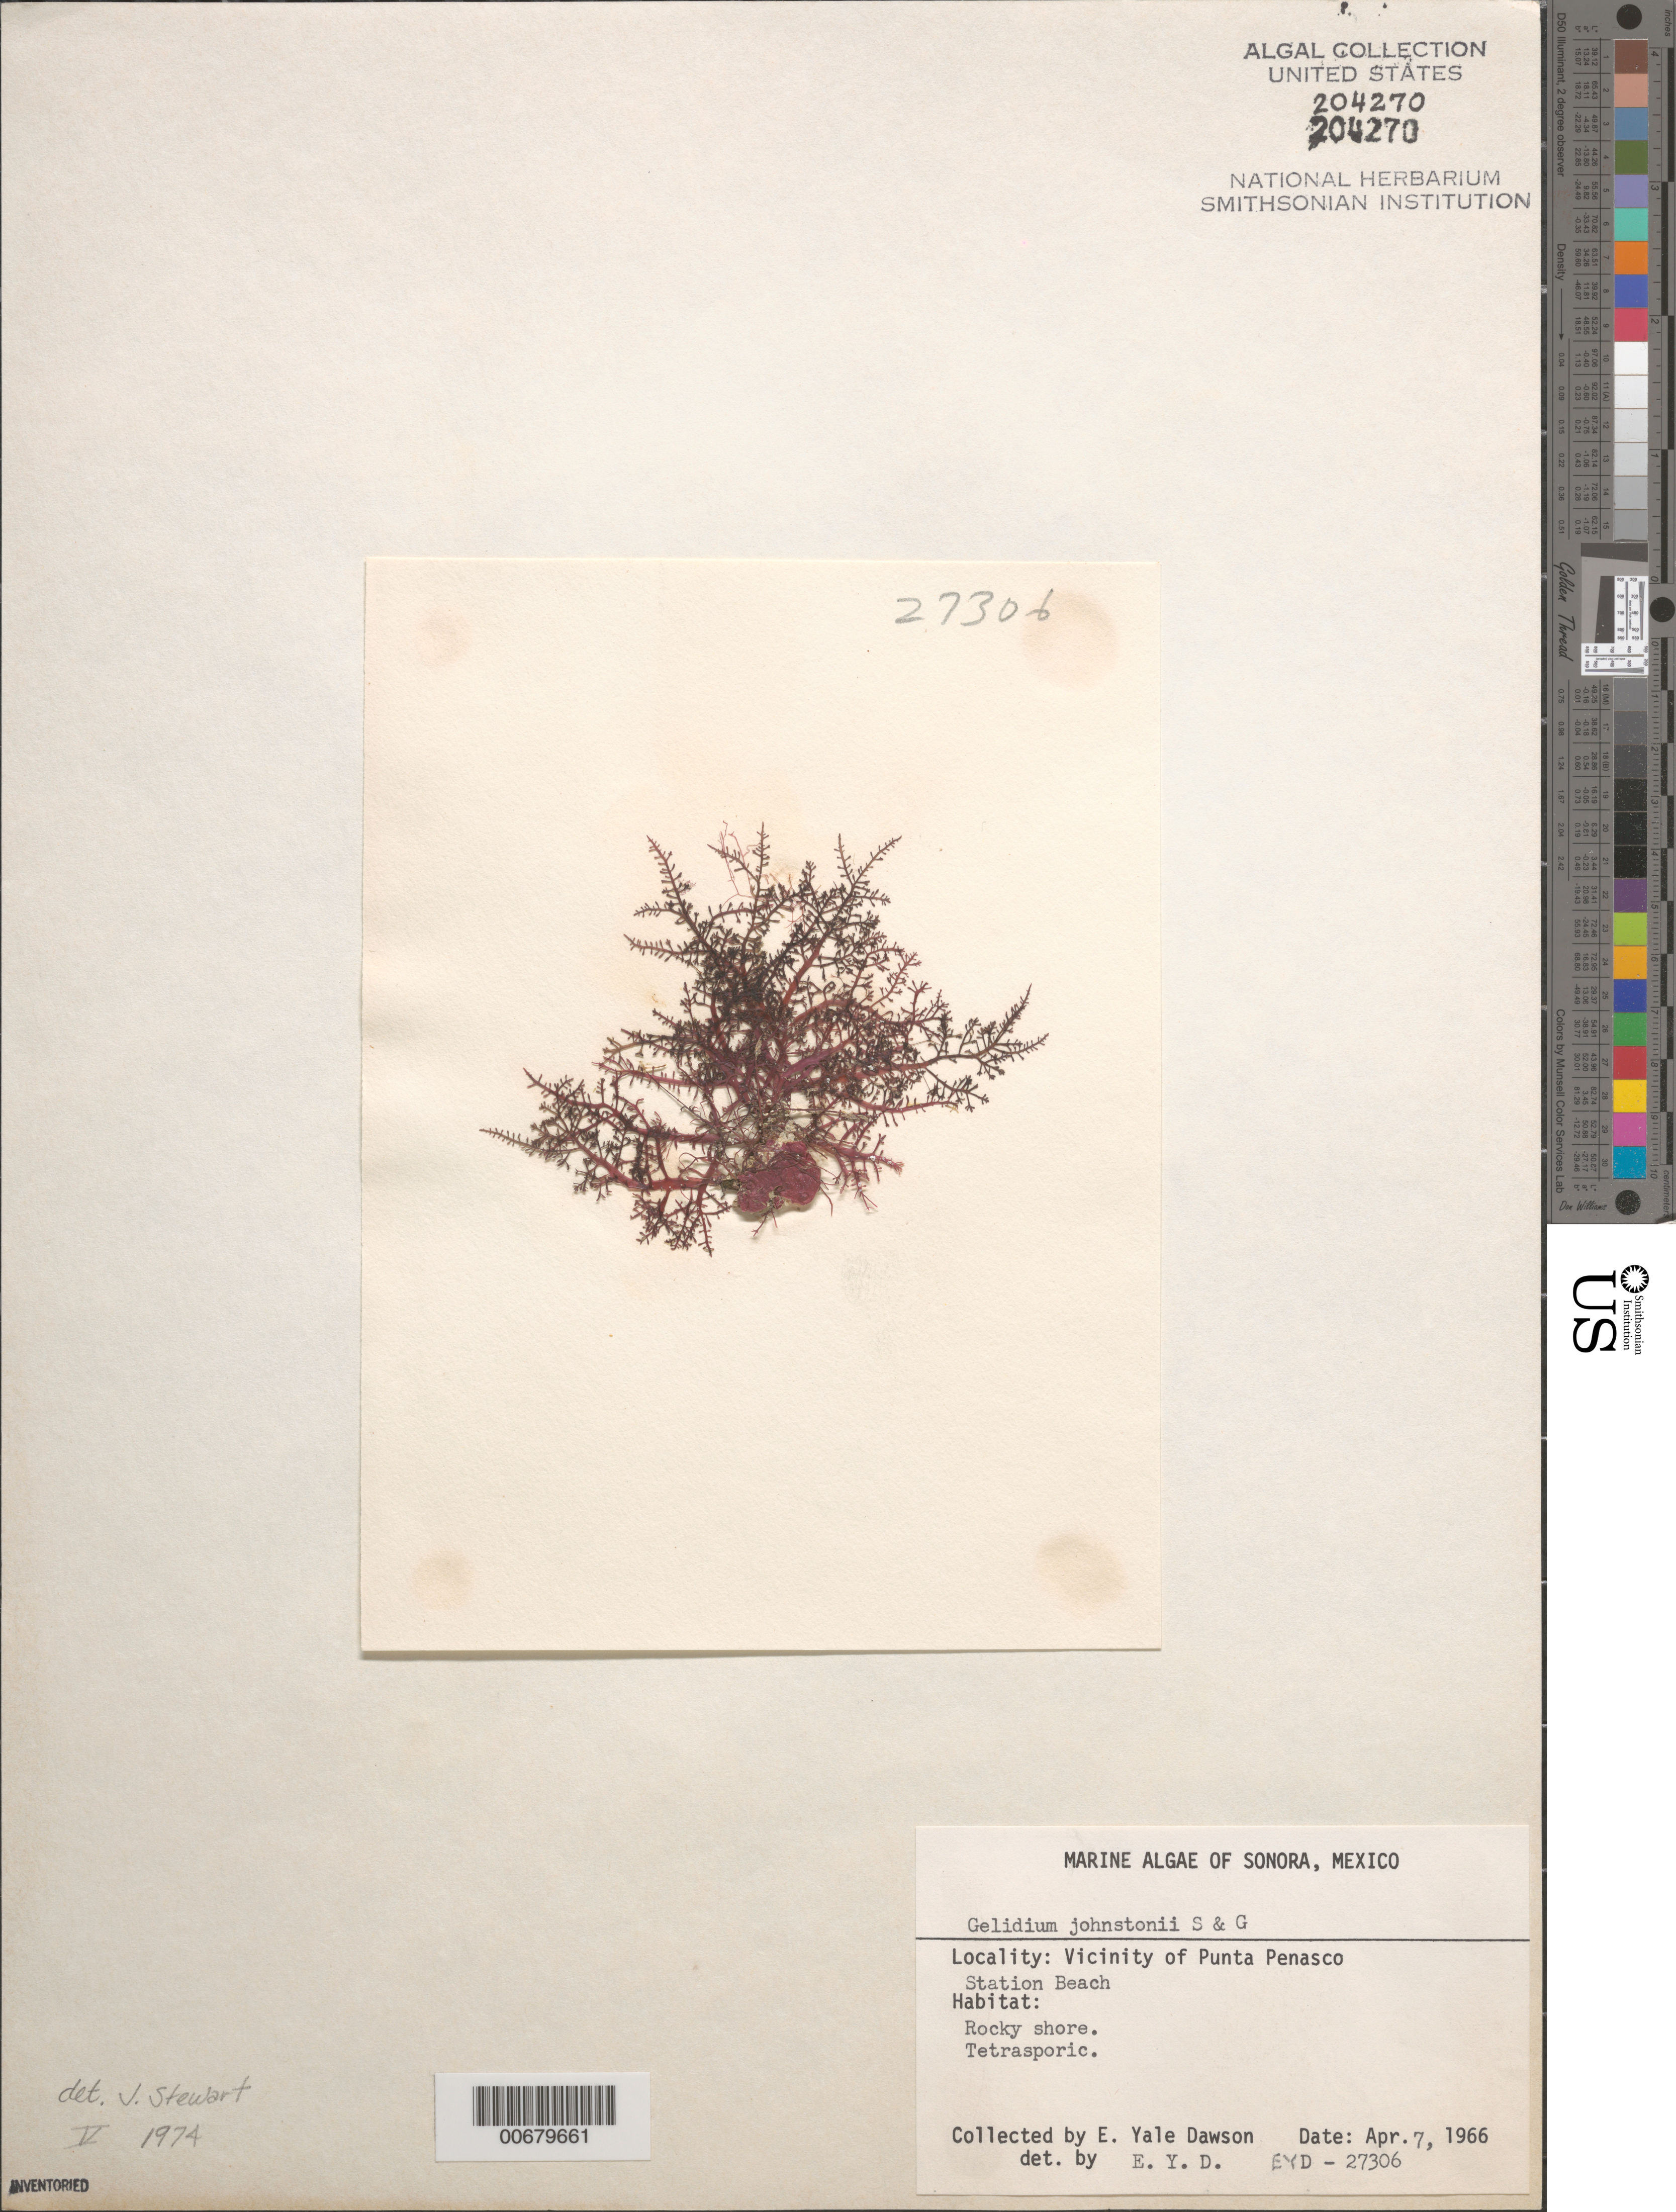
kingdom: Plantae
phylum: Rhodophyta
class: Florideophyceae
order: Gelidiales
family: Gelidiaceae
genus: Gelidium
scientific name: Gelidium johnstonii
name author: Setchell & N.L. Gardner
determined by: Dawson, E. Y.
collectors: E. Y. Dawson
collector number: EYD 27306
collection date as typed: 07 Apr 1966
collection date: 1966-04-07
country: Mexico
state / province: Sonora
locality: Playa Estacion (Station Beach), Punta Penasco area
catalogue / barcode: US 204270